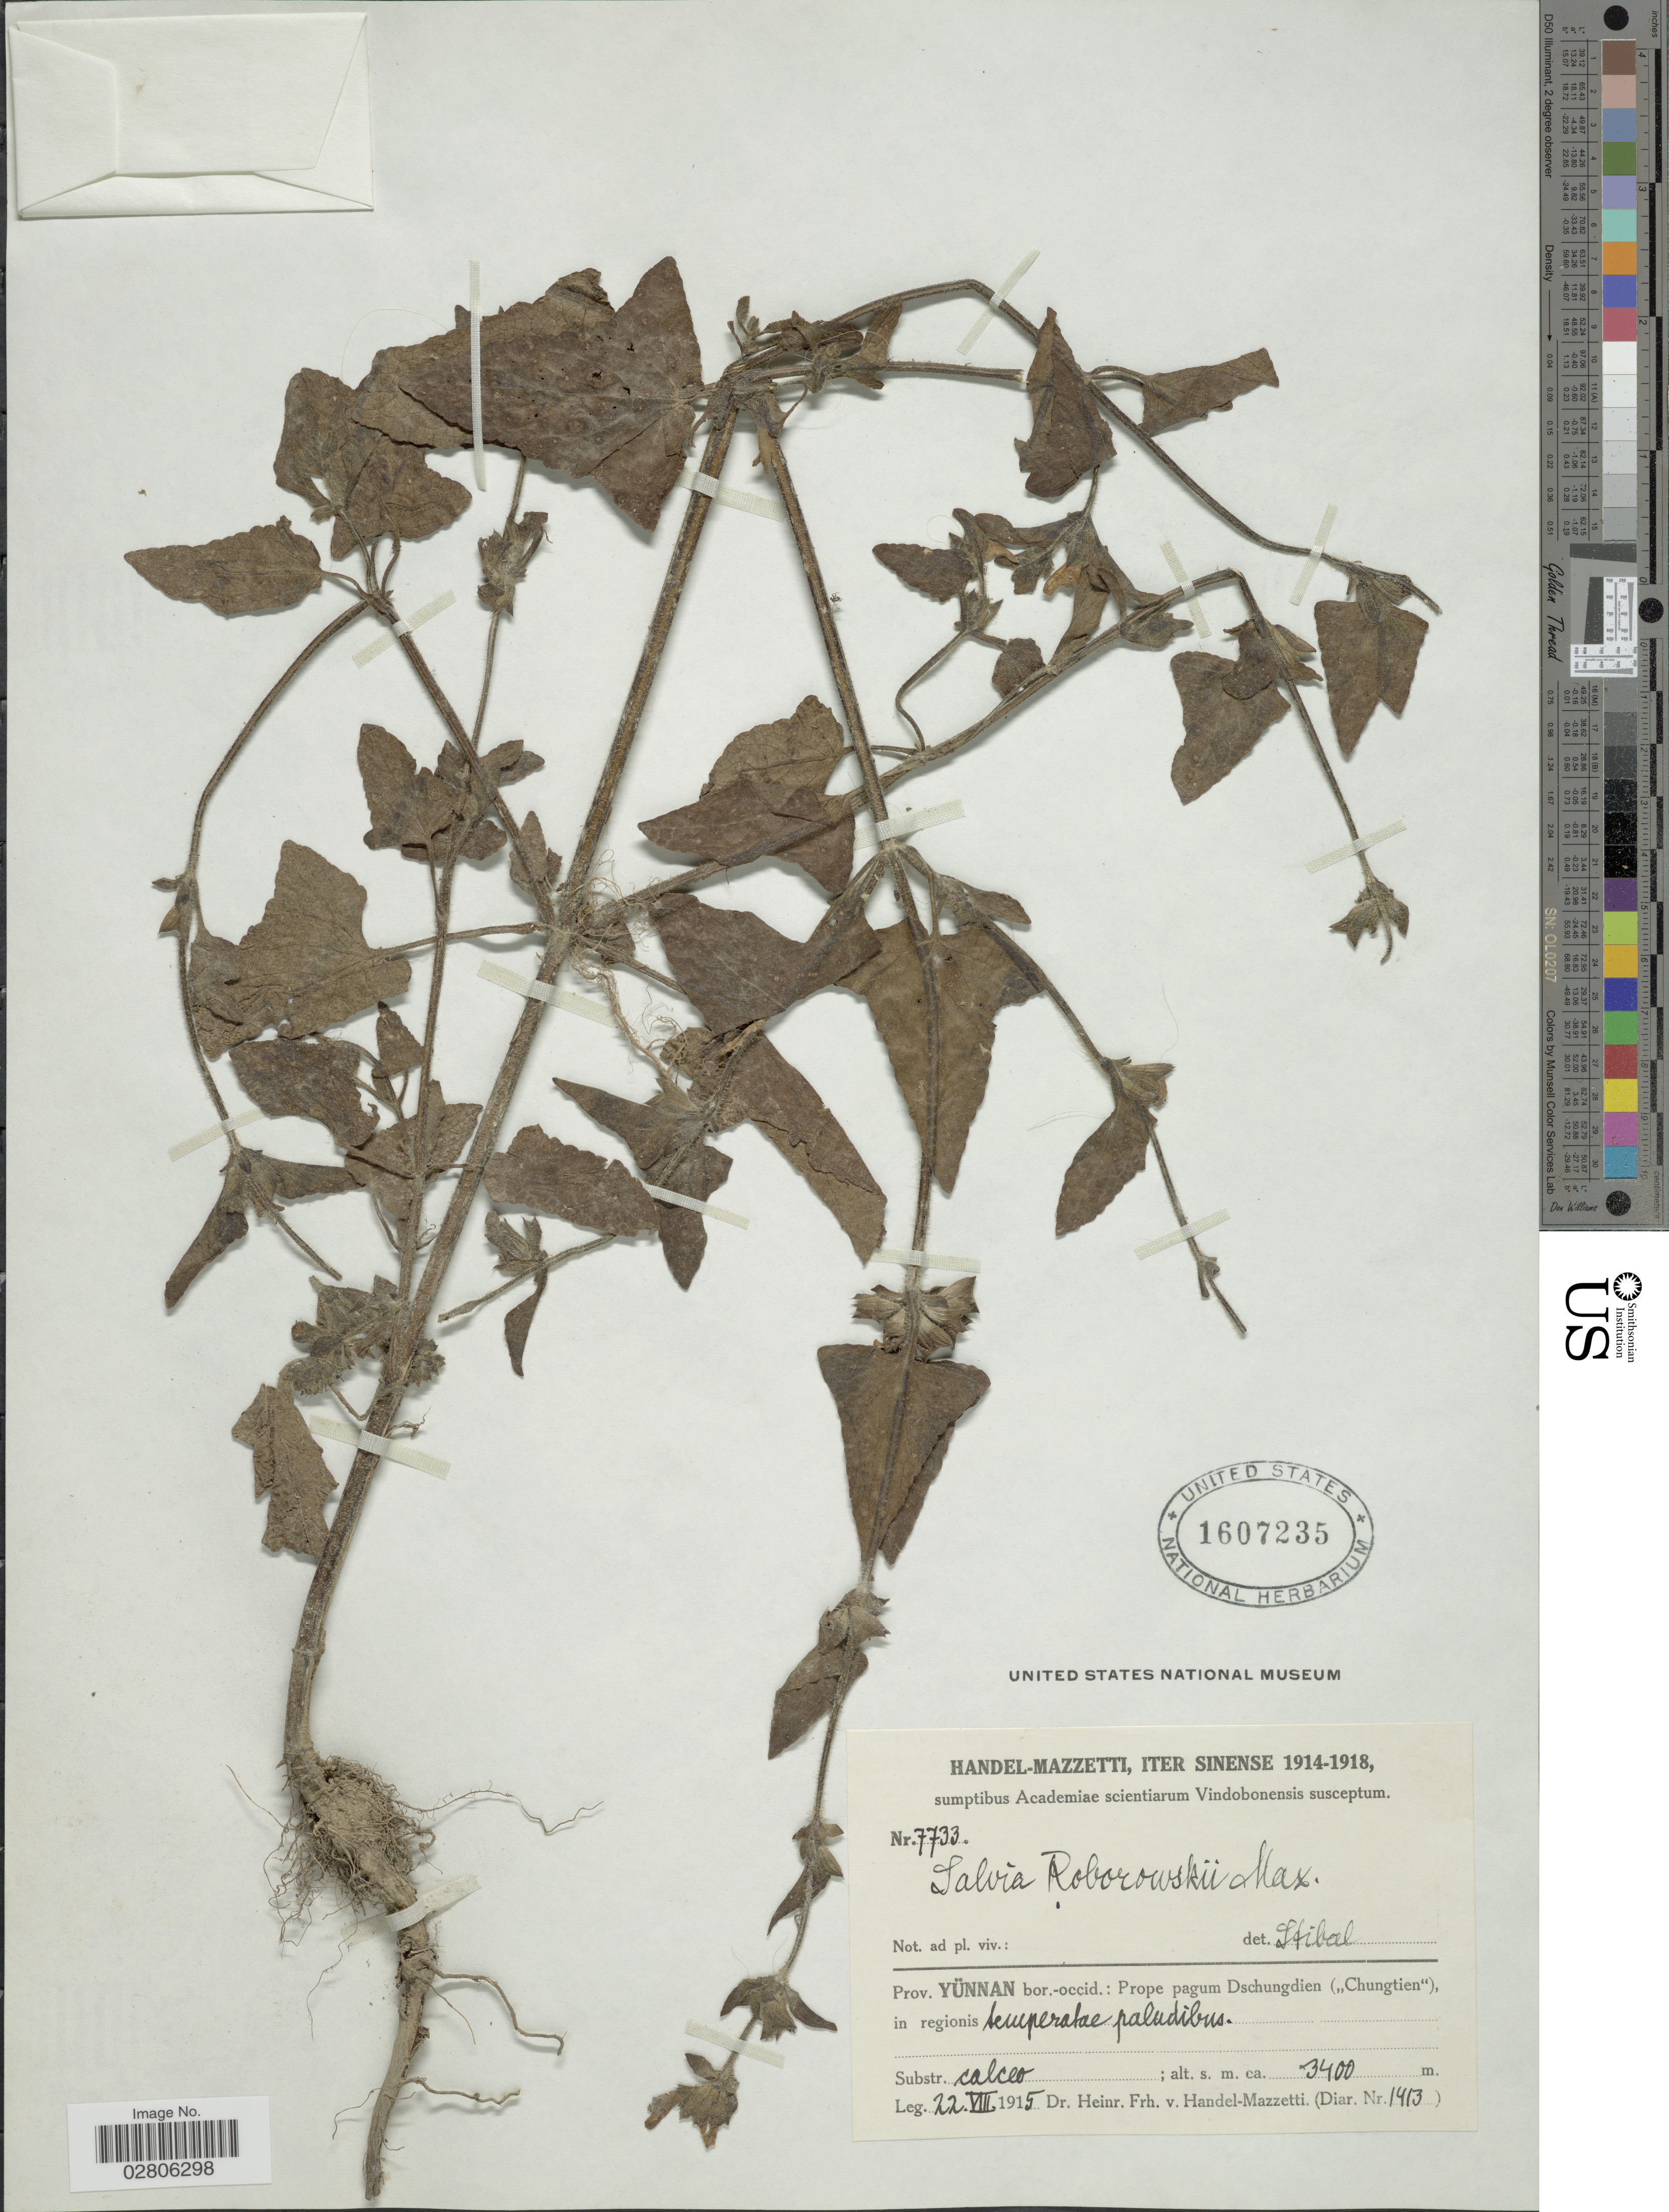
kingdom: Plantae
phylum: Tracheophyta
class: Magnoliopsida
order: Lamiales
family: Lamiaceae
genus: Salvia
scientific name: Salvia roborowskii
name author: Maxim.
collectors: H. Handel-Mazzetti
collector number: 7733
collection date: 1915-08-22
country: China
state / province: Yunnan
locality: Prov. Yünnan bor.-occid., Prope pagum Dschungdien (,,Chungtien'), in regiones seurperatae [interpreted] paludibus.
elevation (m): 3400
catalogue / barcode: US 1607235